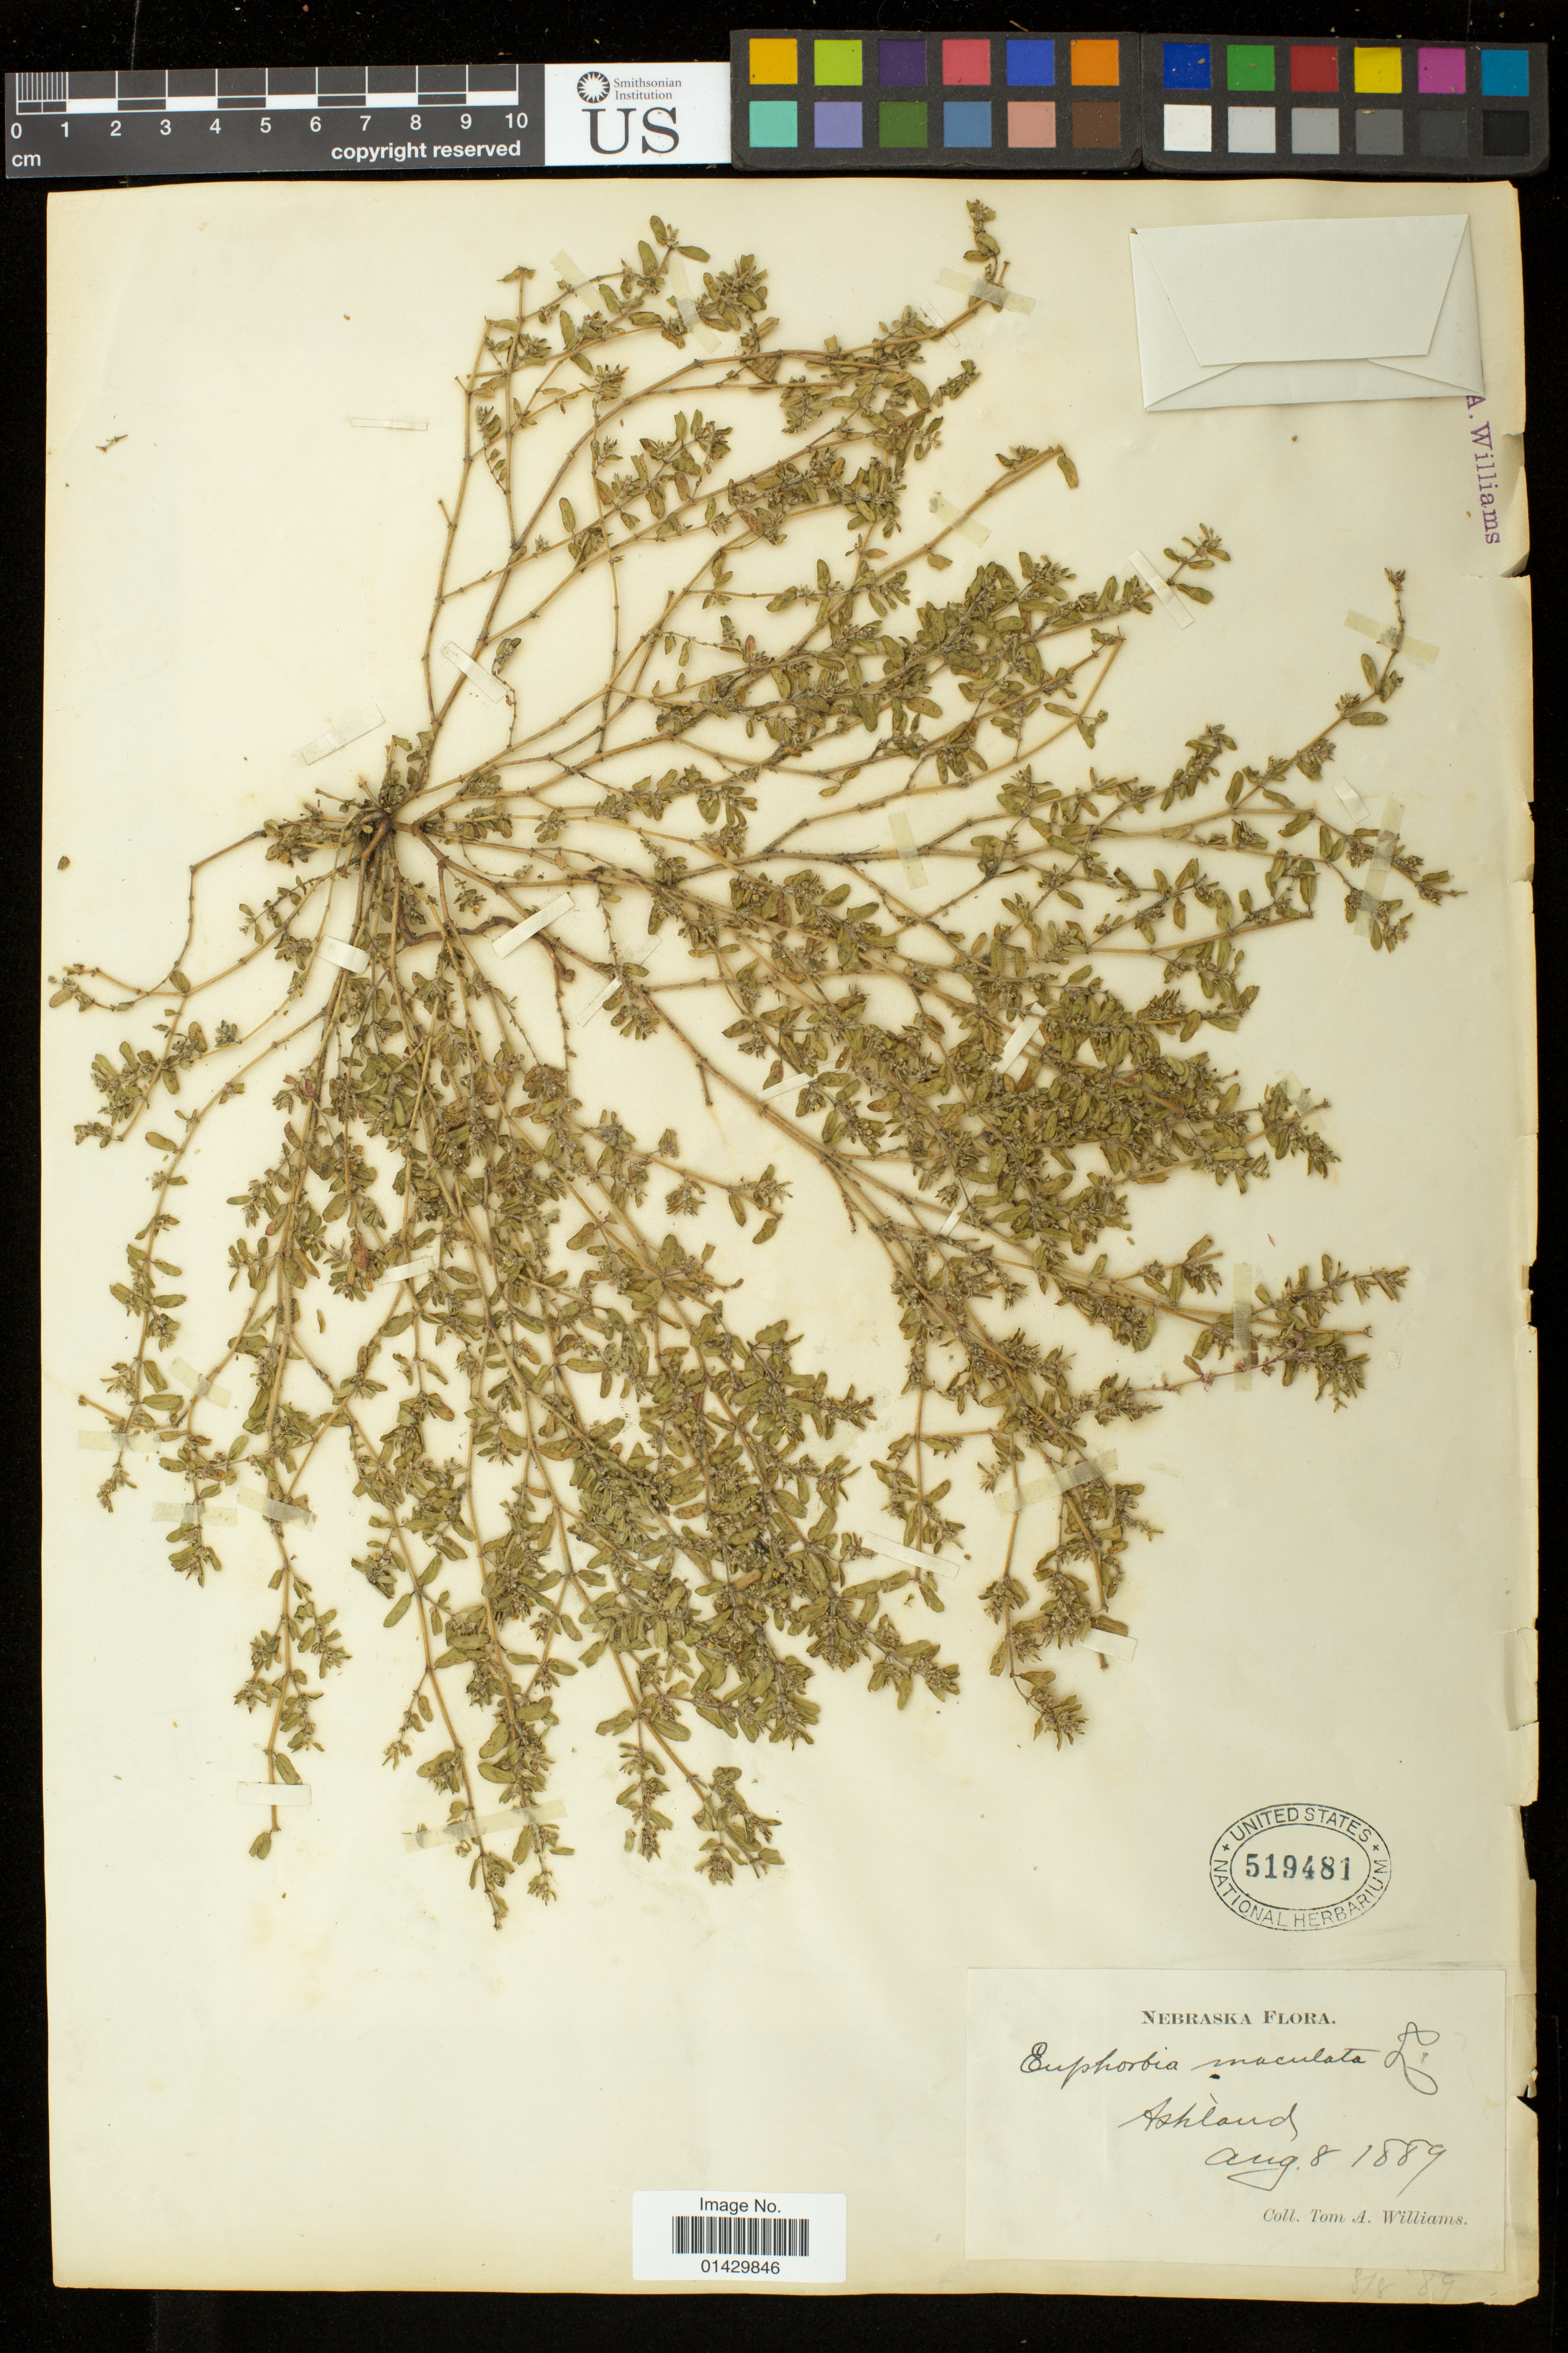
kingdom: Plantae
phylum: Tracheophyta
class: Magnoliopsida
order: Malpighiales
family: Euphorbiaceae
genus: Euphorbia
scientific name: Euphorbia maculata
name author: L.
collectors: A. T. Williams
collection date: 1889-08-08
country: United States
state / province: Nebraska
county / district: Saunders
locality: Ashland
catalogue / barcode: US 519481